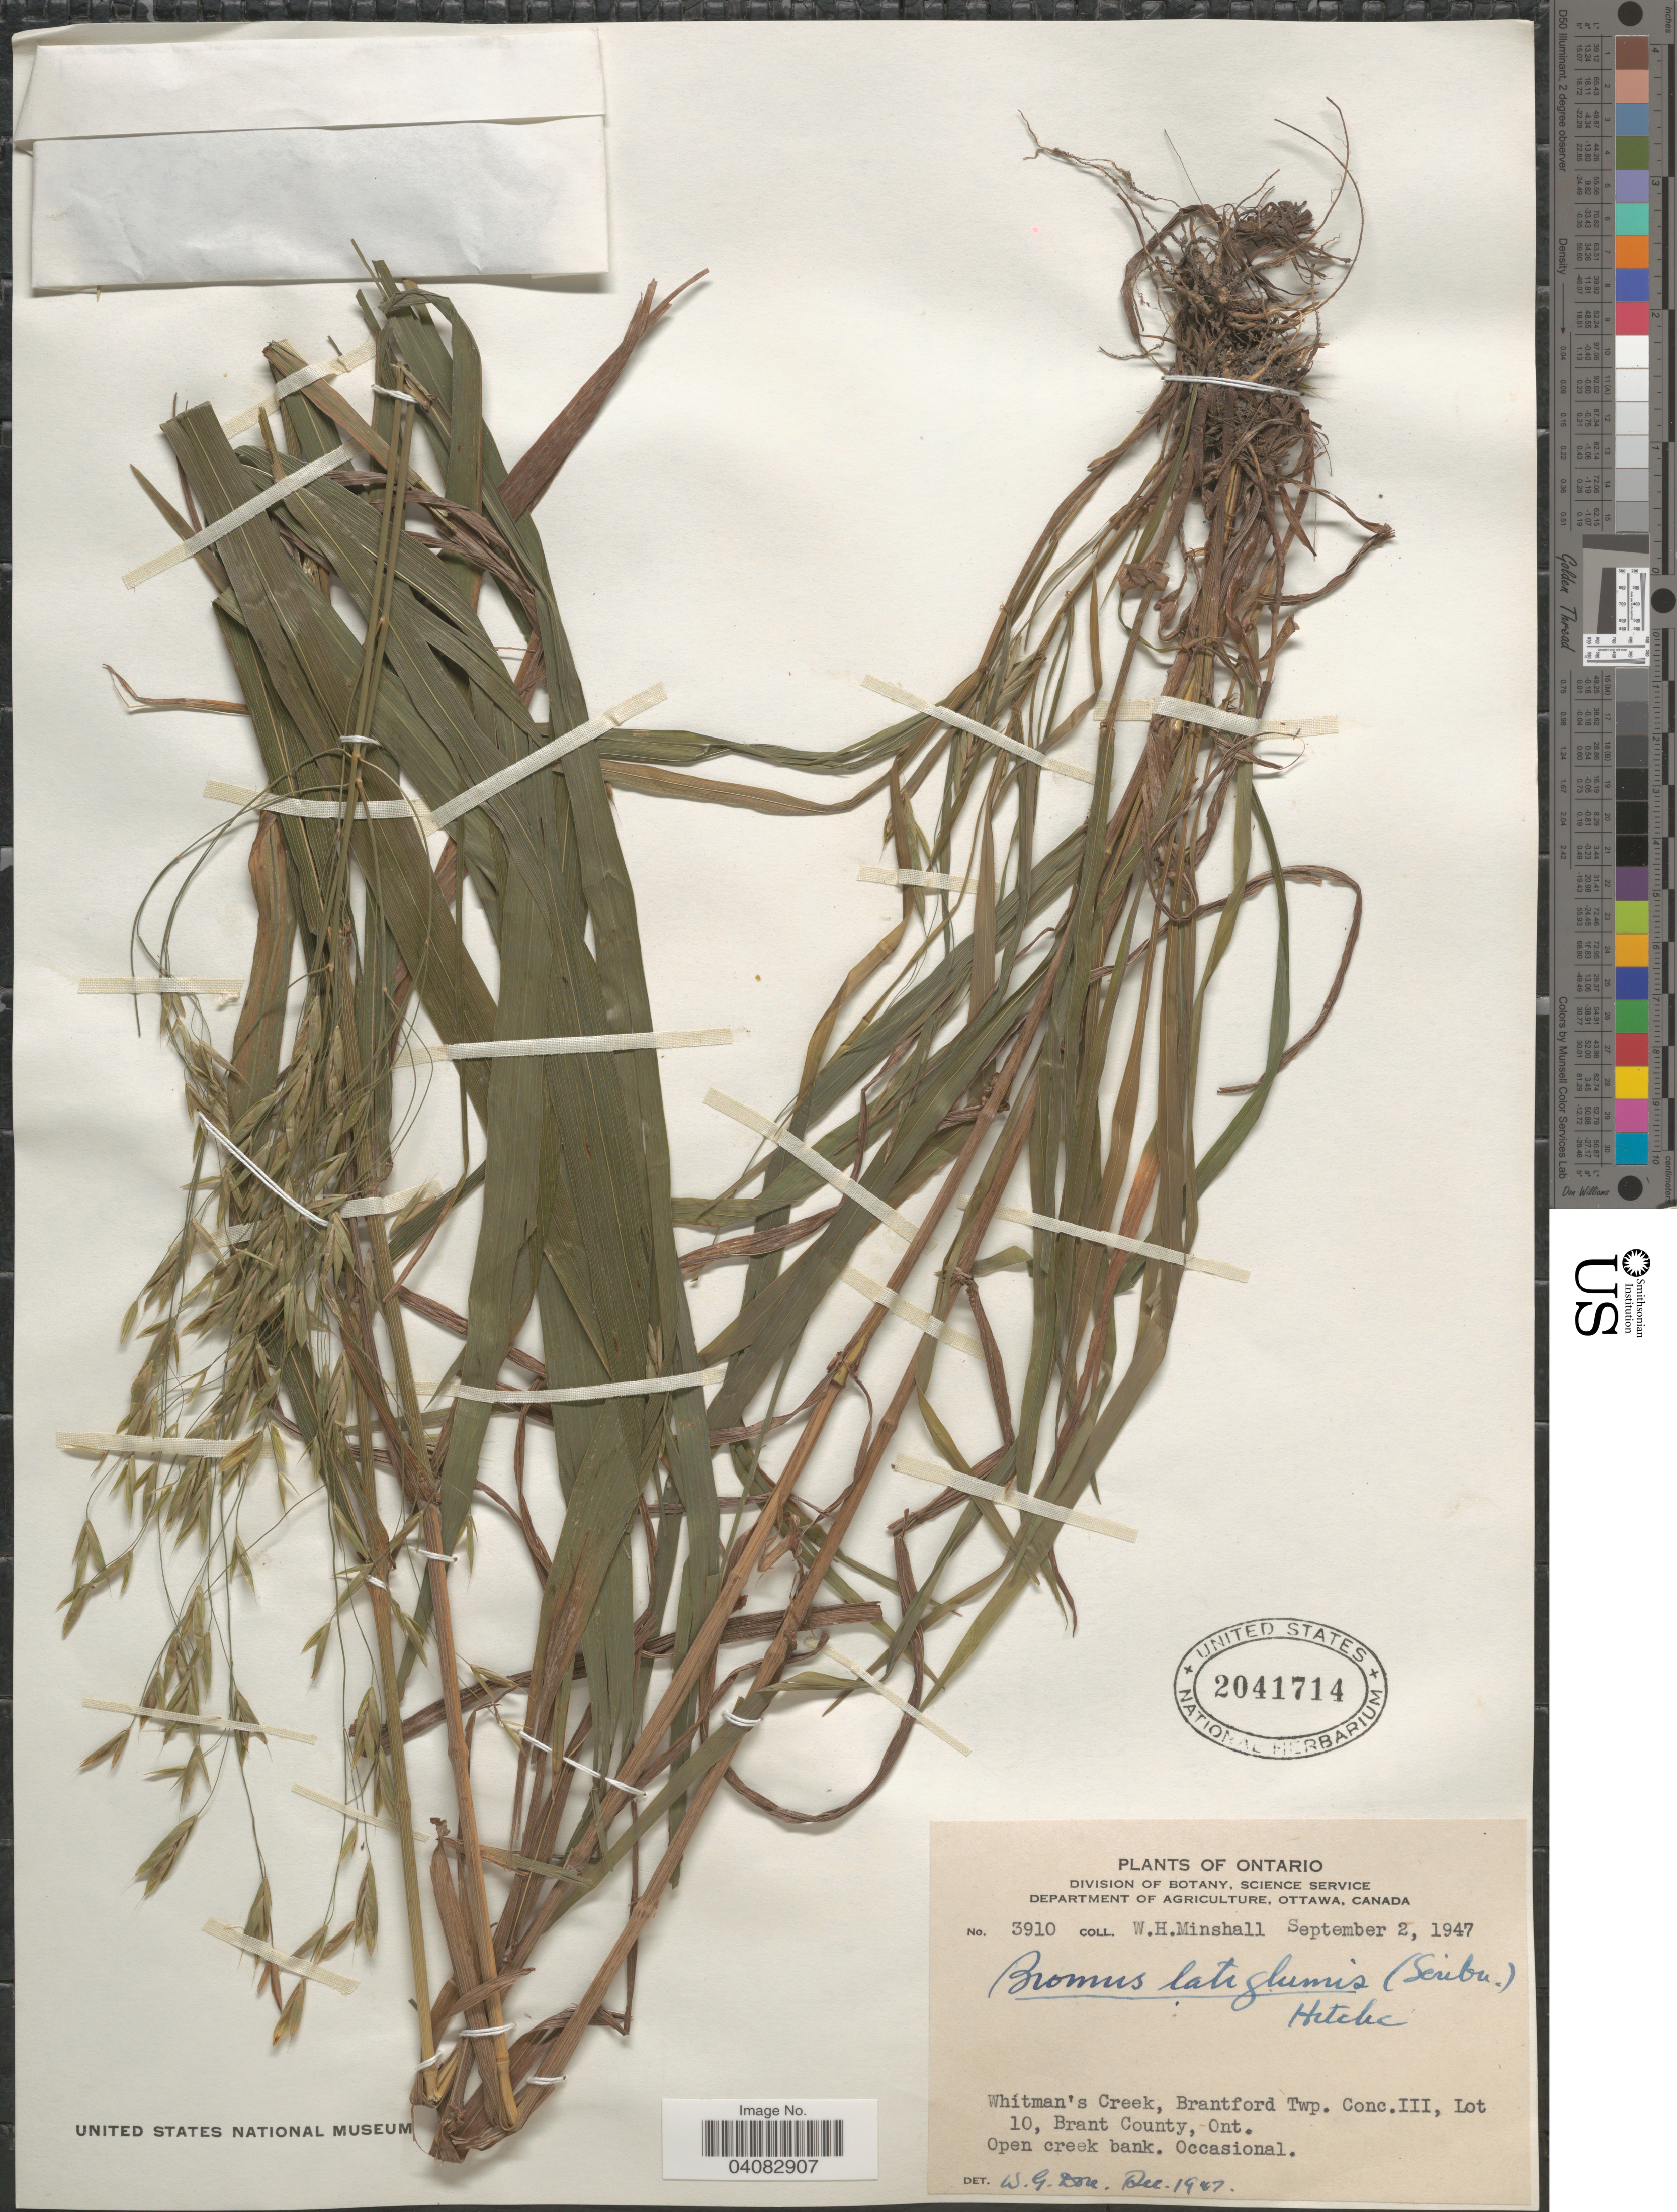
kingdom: Plantae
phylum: Tracheophyta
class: Liliopsida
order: Poales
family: Poaceae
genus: Bromus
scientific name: Bromus latiglumis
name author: (Scribn. ex Shear) Hitchc.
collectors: W. Minshall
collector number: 3910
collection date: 1947-09-02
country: Canada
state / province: Ontario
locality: Whitman's Creek, Brantford Twp. Conc. III, Lot 10, Brant County. Open creek bank.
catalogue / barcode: US 2041714